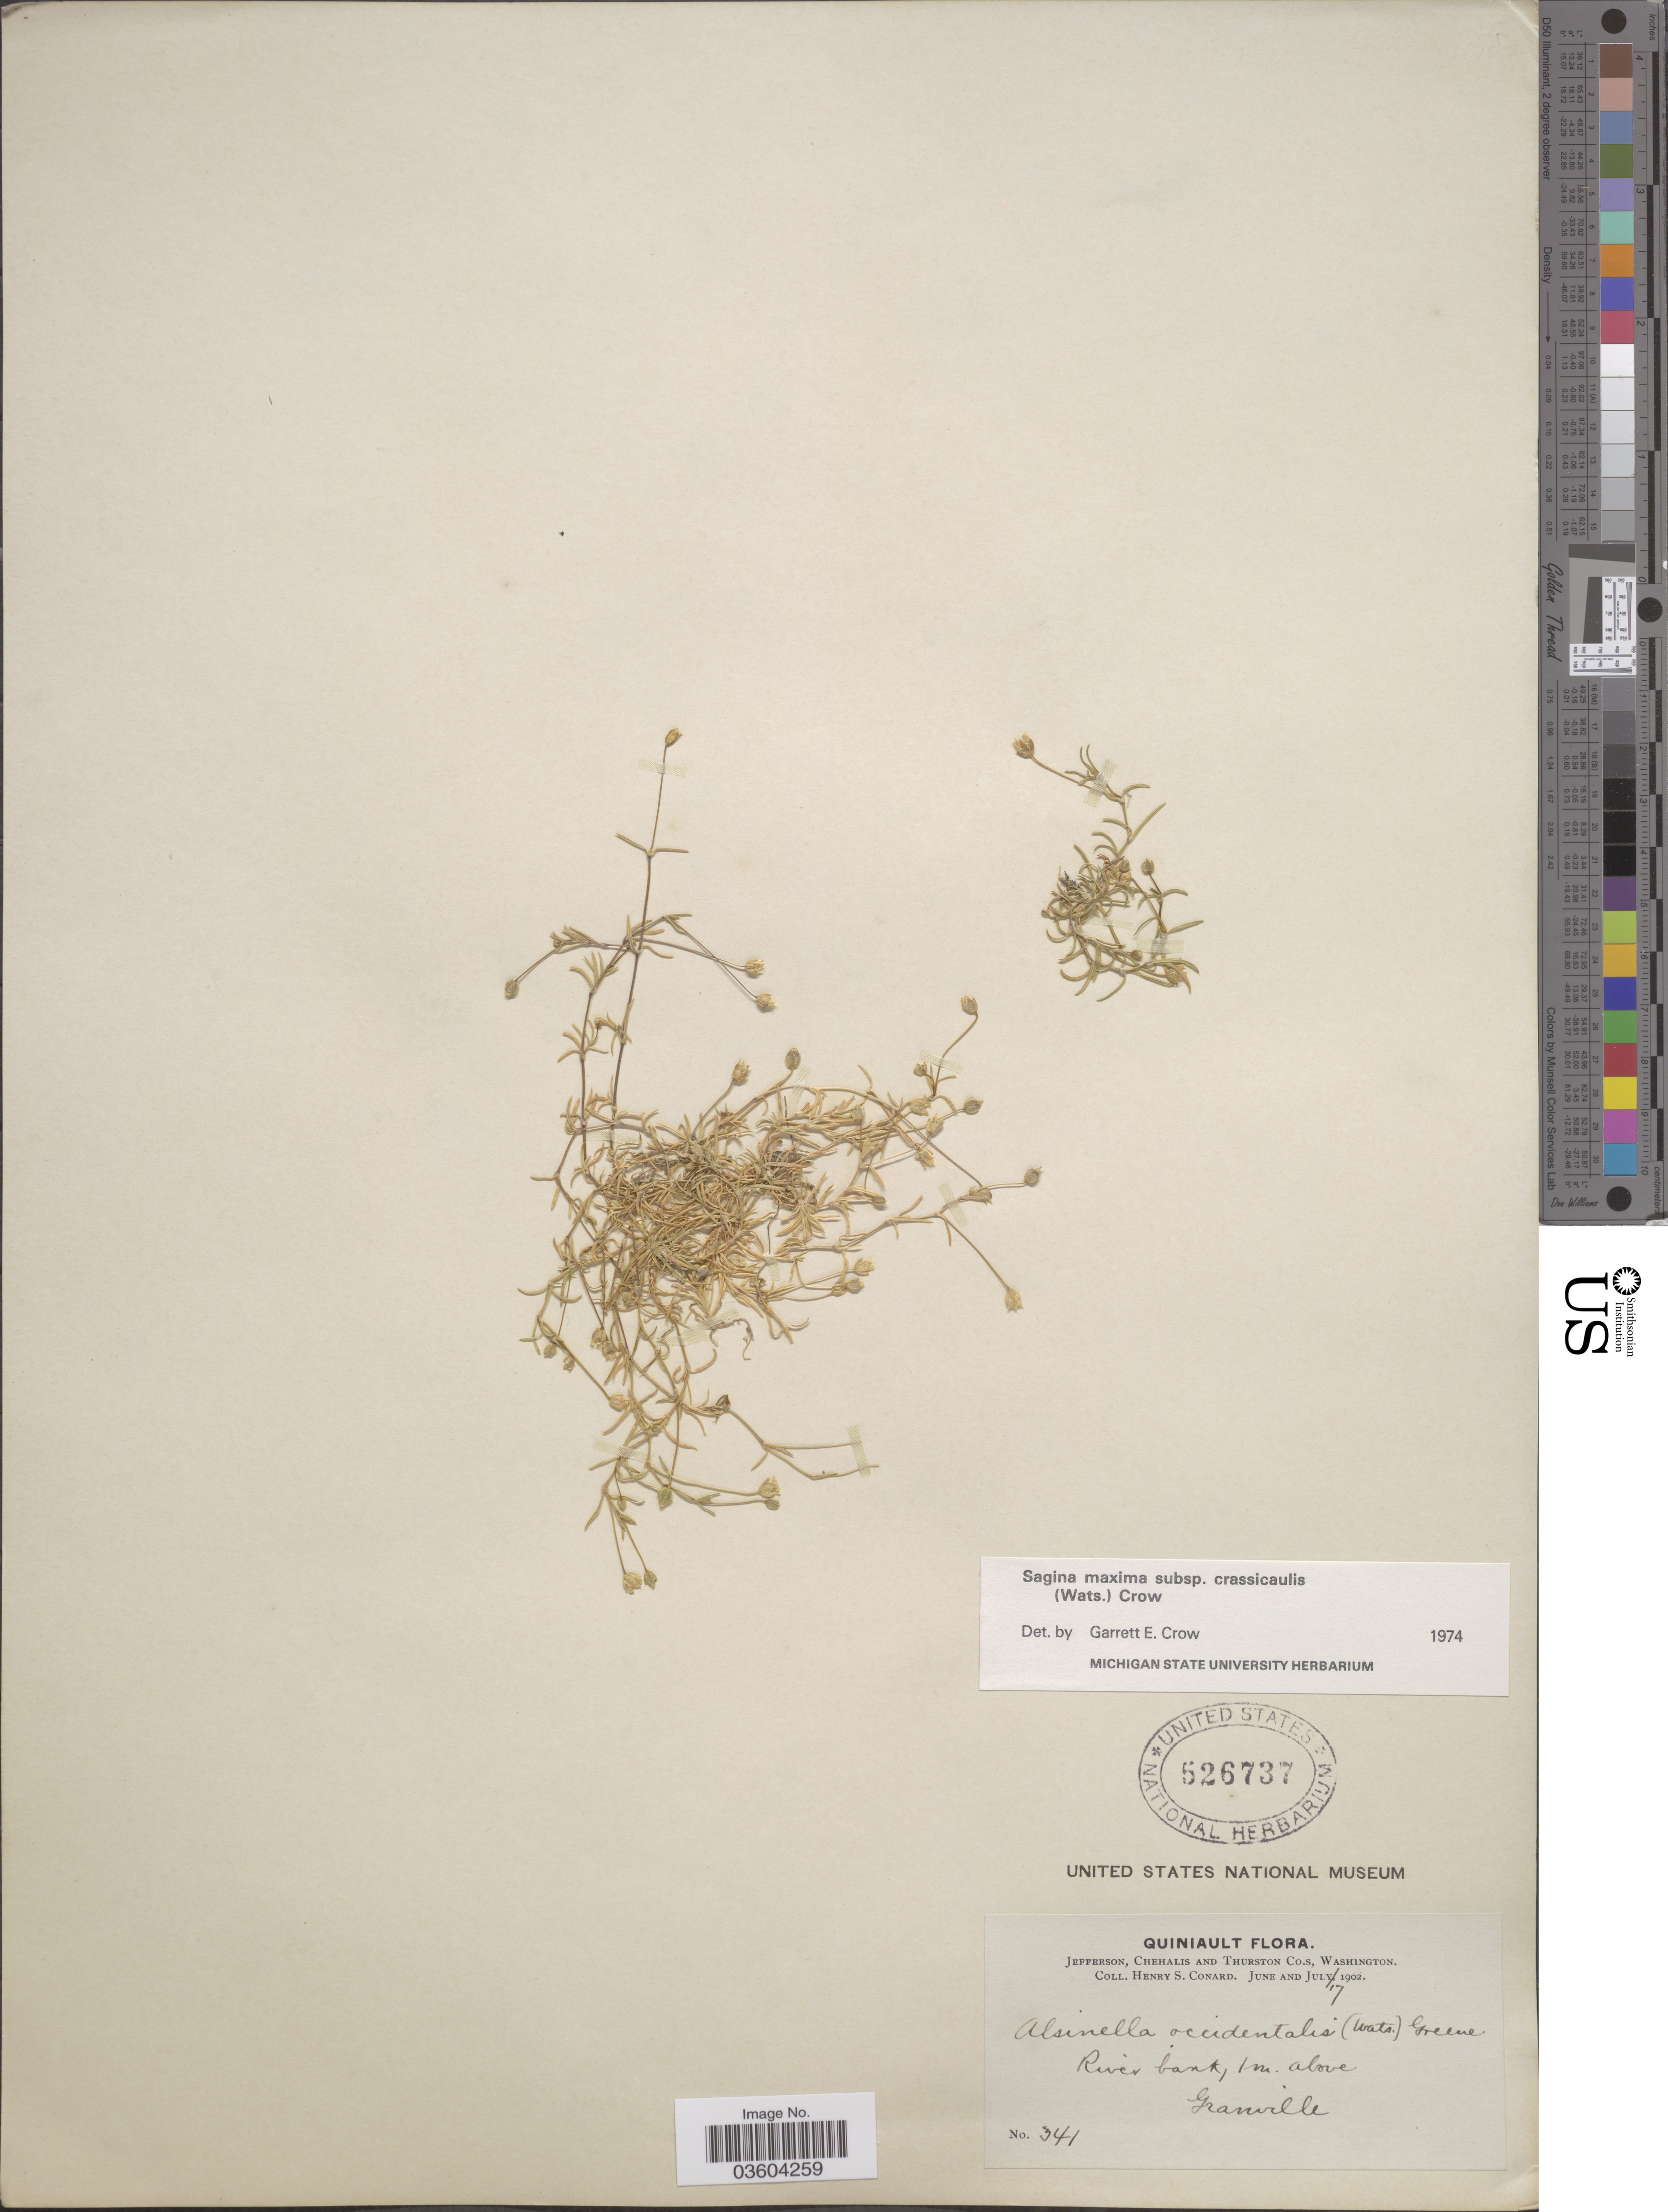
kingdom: Plantae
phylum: Tracheophyta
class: Magnoliopsida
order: Caryophyllales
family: Caryophyllaceae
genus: Sagina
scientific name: Sagina maxima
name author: A. Gray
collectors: H. S. Conard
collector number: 341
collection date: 1902-07-17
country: United States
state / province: Washington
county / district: Thurston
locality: Quiniault. Jefferson, Chehalis and Thurston Co.s. River bank, 1 m. above Granville.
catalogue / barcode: US 526737